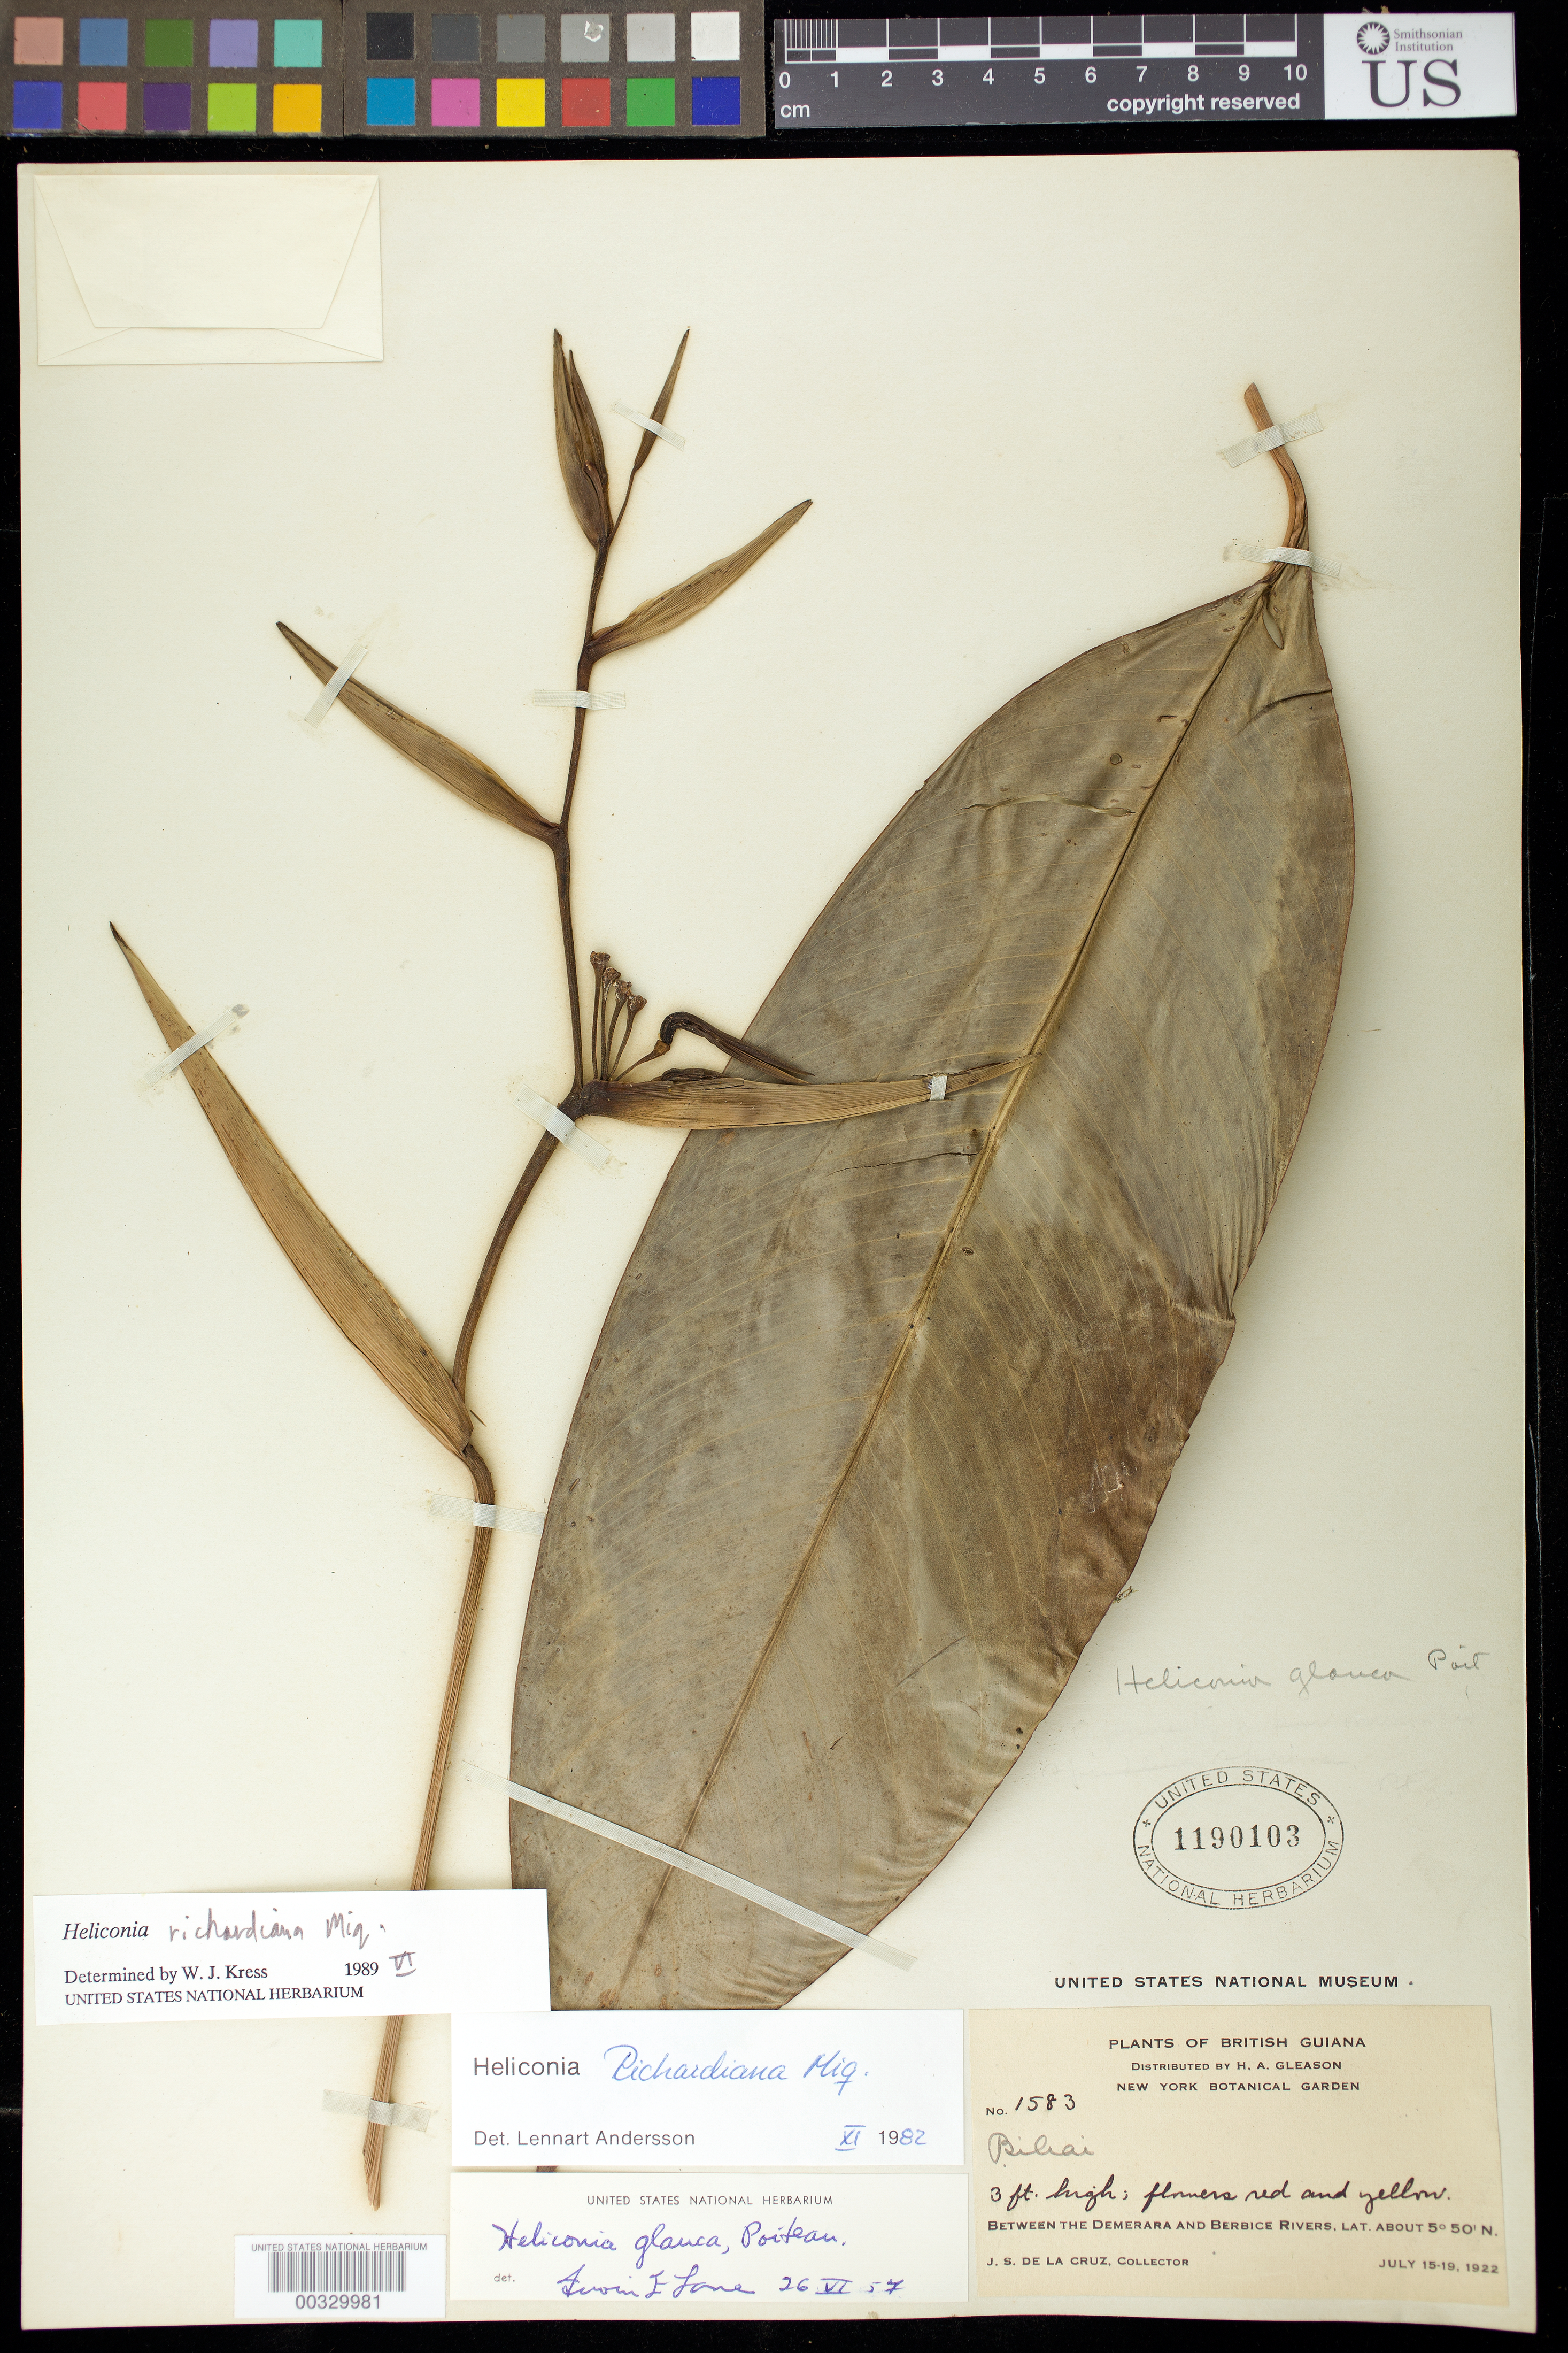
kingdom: Plantae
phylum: Tracheophyta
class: Liliopsida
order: Zingiberales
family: Heliconiaceae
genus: Heliconia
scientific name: Heliconia richardiana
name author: Miq.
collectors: J. S. de la Cruz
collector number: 1583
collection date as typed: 15 Jul 1922 to 19 Jul 1922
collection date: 1922-07-15/1922-07-19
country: Guyana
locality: Between demerara and berbice rivers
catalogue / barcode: US 1190103